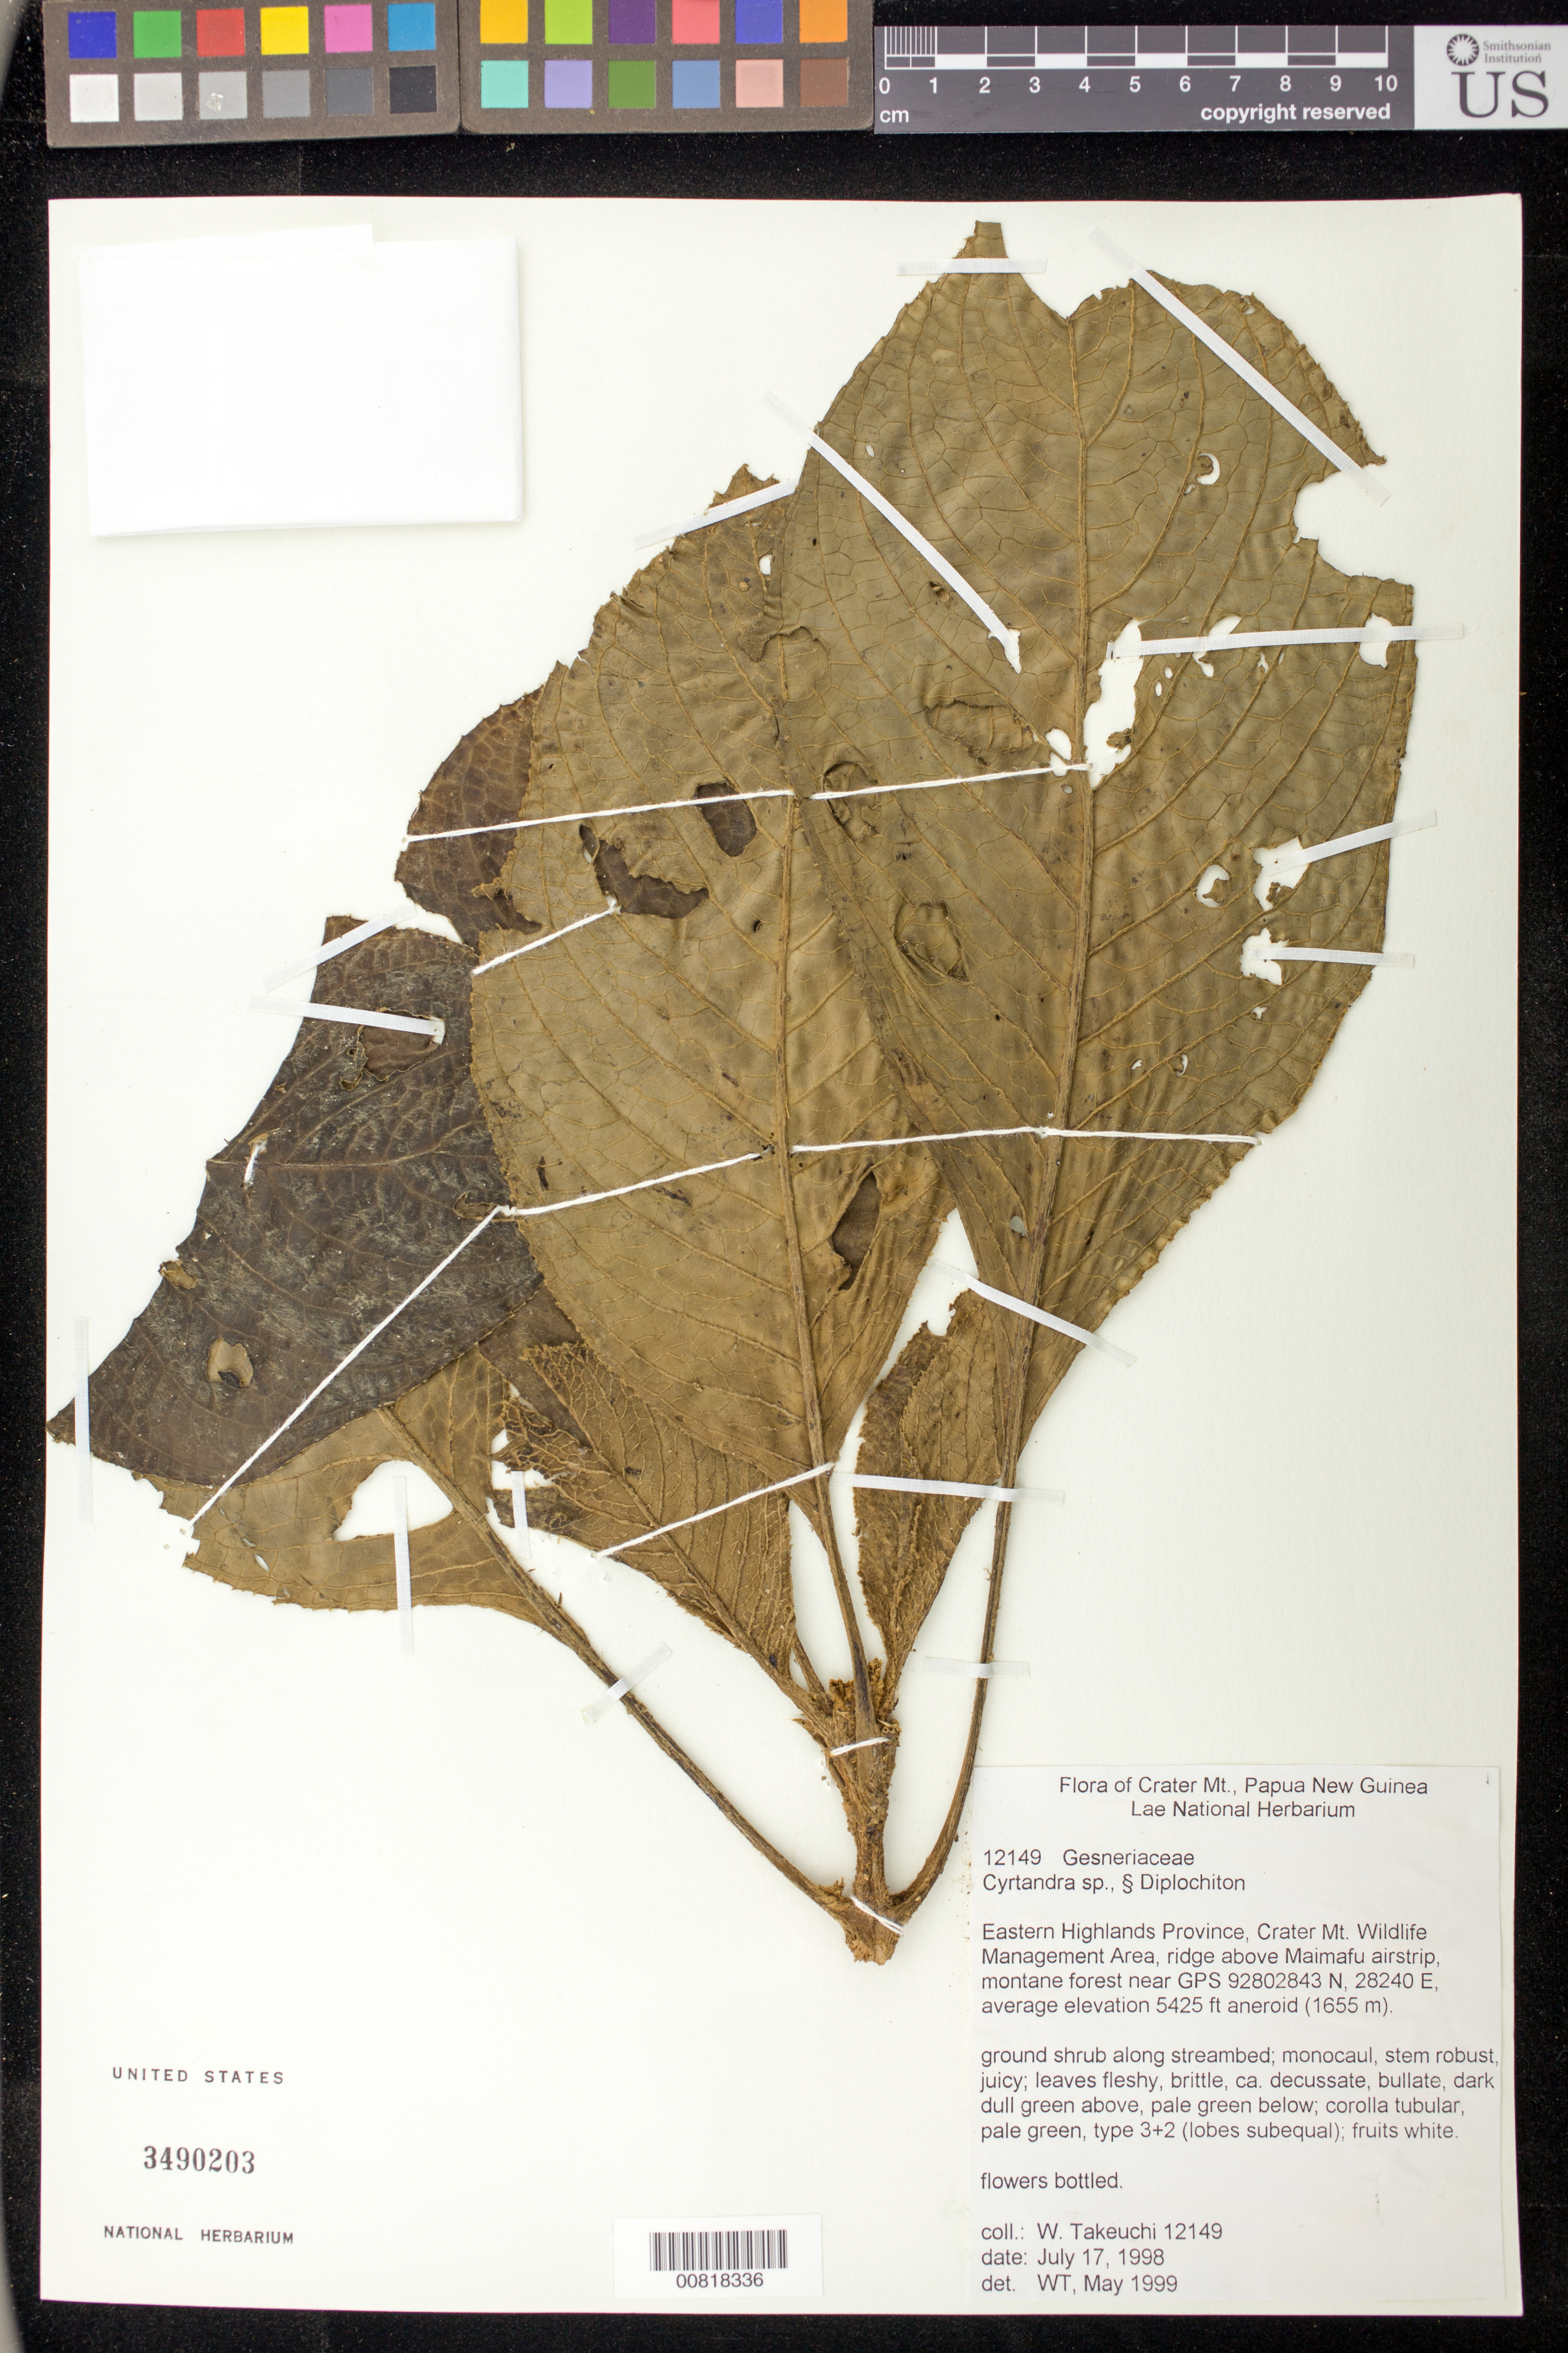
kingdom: Plantae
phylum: Tracheophyta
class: Magnoliopsida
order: Lamiales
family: Gesneriaceae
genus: Cyrtandra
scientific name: Cyrtandra sp.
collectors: W. N. Takeuchi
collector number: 12149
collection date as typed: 17 Jul 1998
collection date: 1998-07-17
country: Papua New Guinea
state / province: Eastern Highlands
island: New Guinea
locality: Eastern Highlands Province, Crater Mt. Wildlife Management Area, ridge above Maimafu airstrip.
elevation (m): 1655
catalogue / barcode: US 3490203